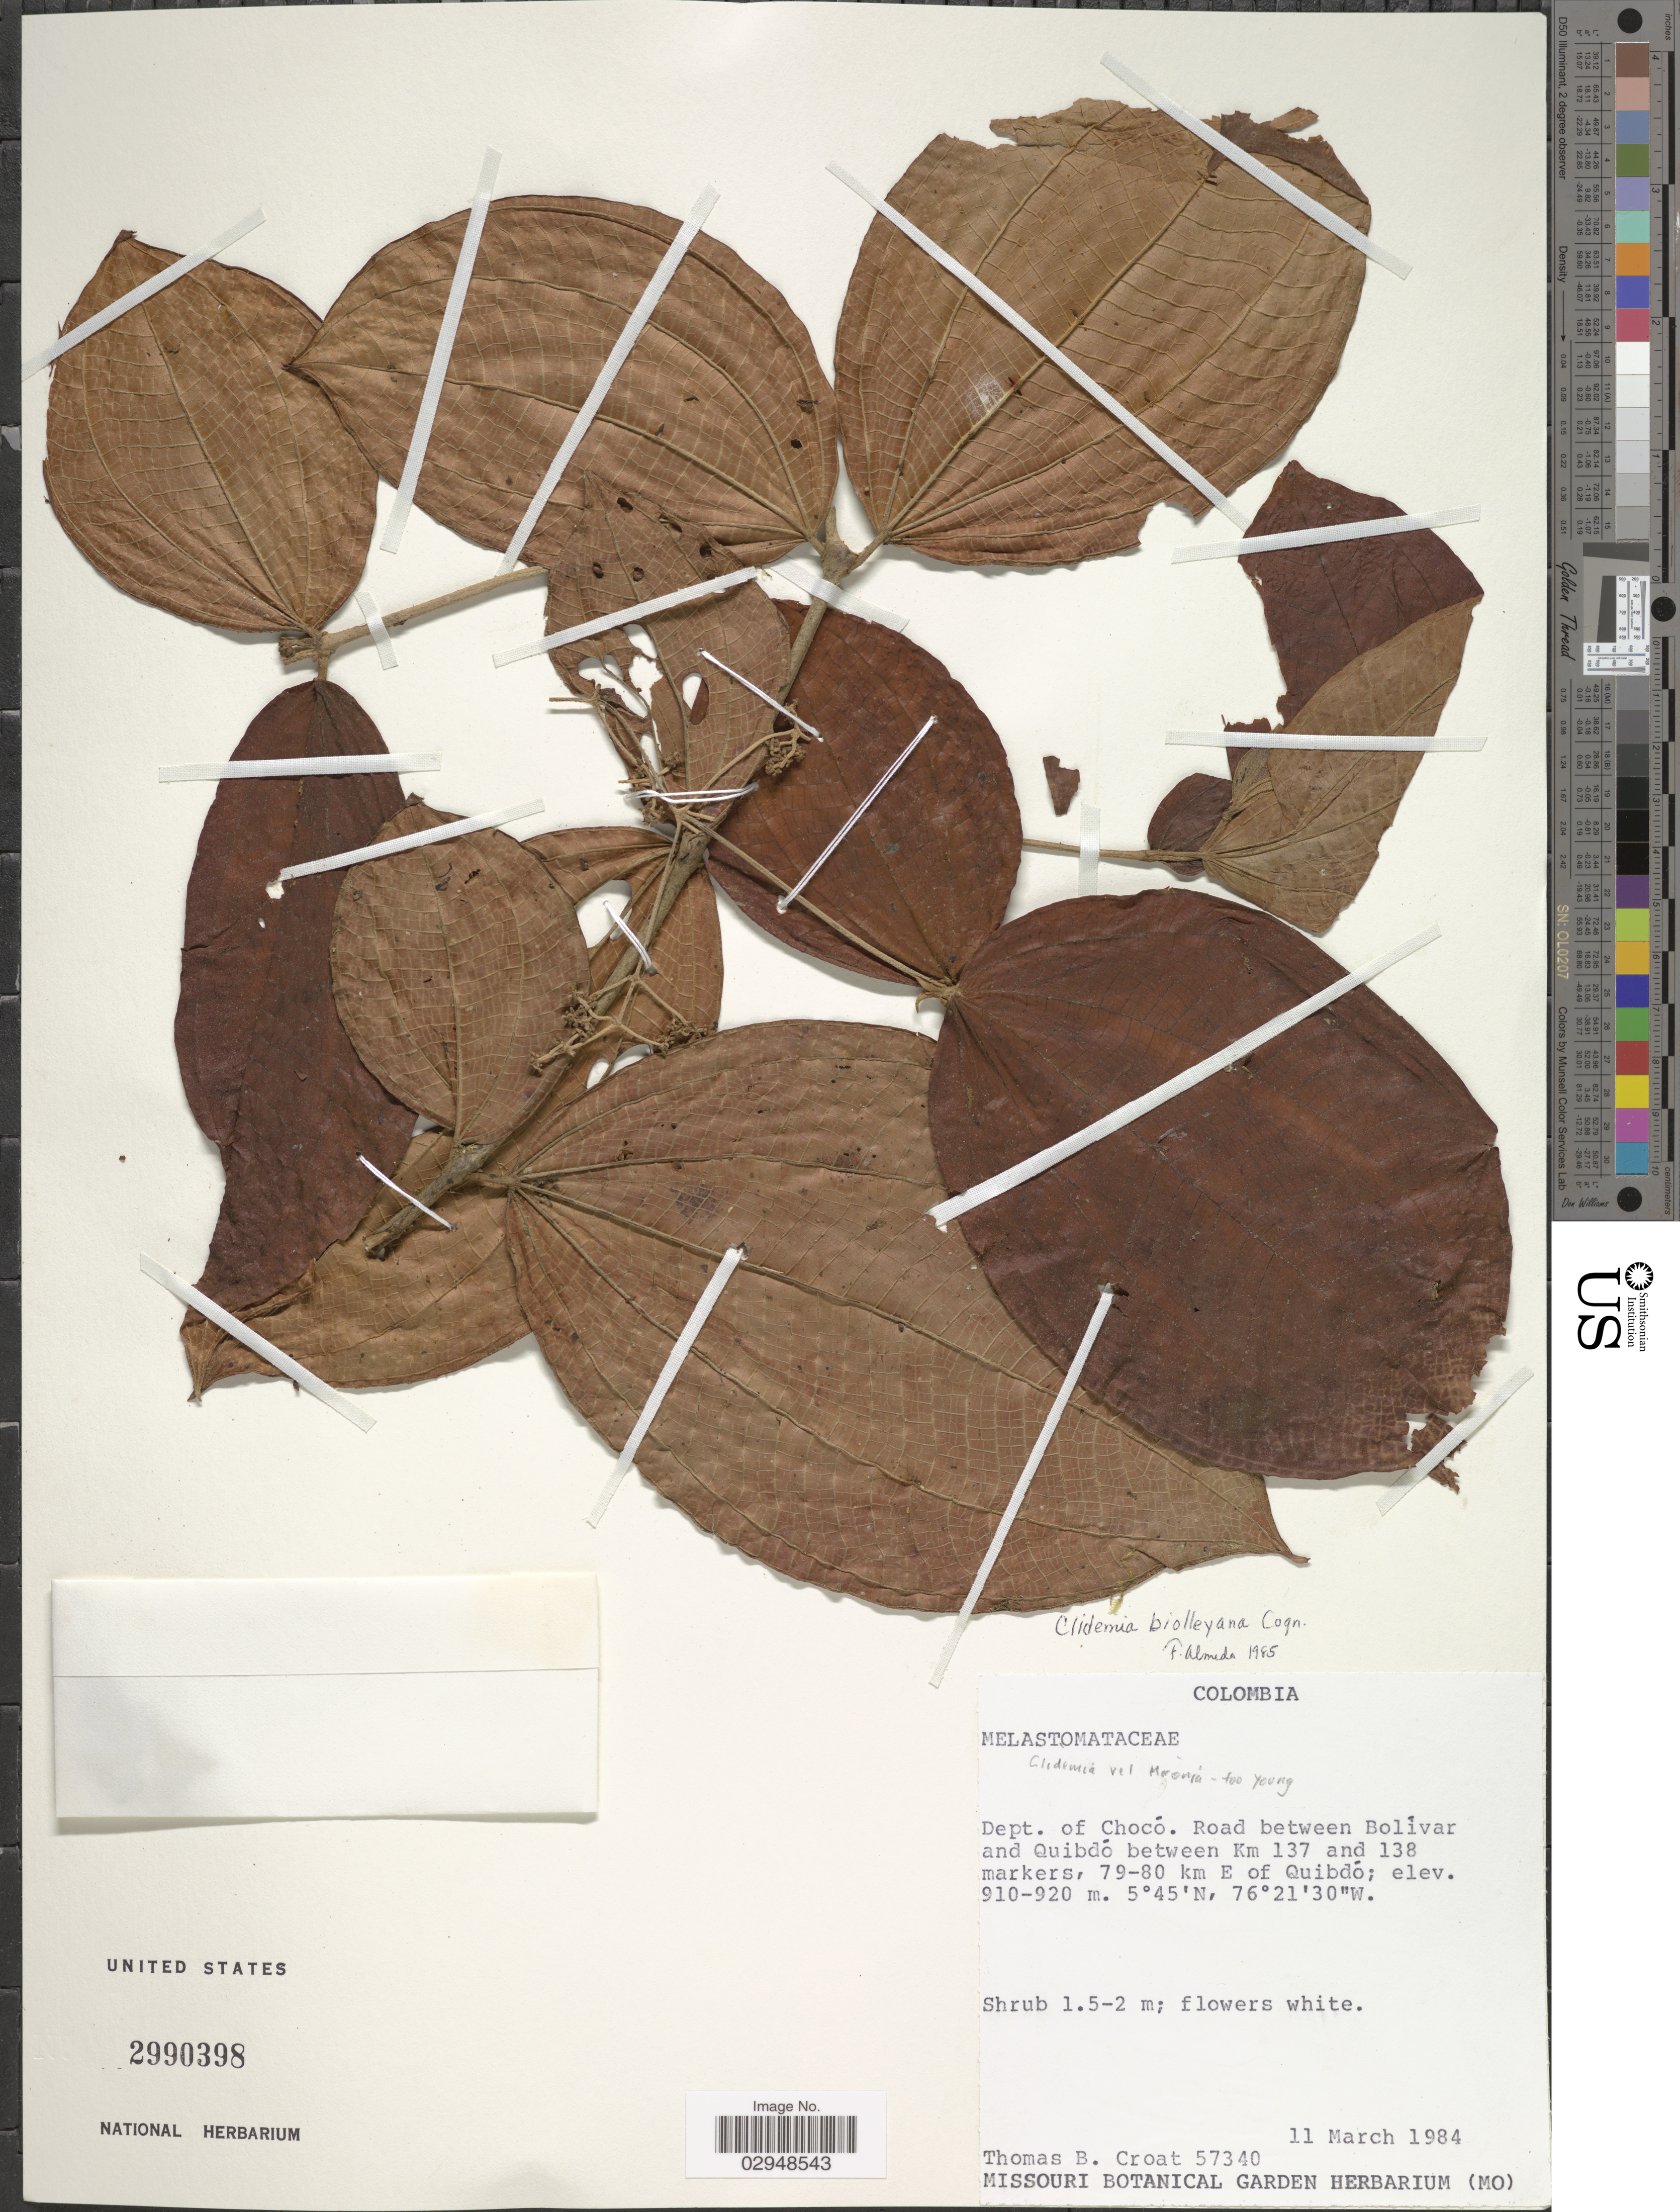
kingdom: Plantae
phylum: Tracheophyta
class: Magnoliopsida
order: Myrtales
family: Melastomataceae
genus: Clidemia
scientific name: Clidemia biolleyana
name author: Cogn.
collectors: T. B. Croat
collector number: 57340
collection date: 1984-03-11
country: Colombia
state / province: Chocó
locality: Dept. of Chocó. Road between Bolívar and Quibdó between Km 137 and 138 markers, 79-80 km E of Quibdó.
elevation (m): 910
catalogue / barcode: US 2990398